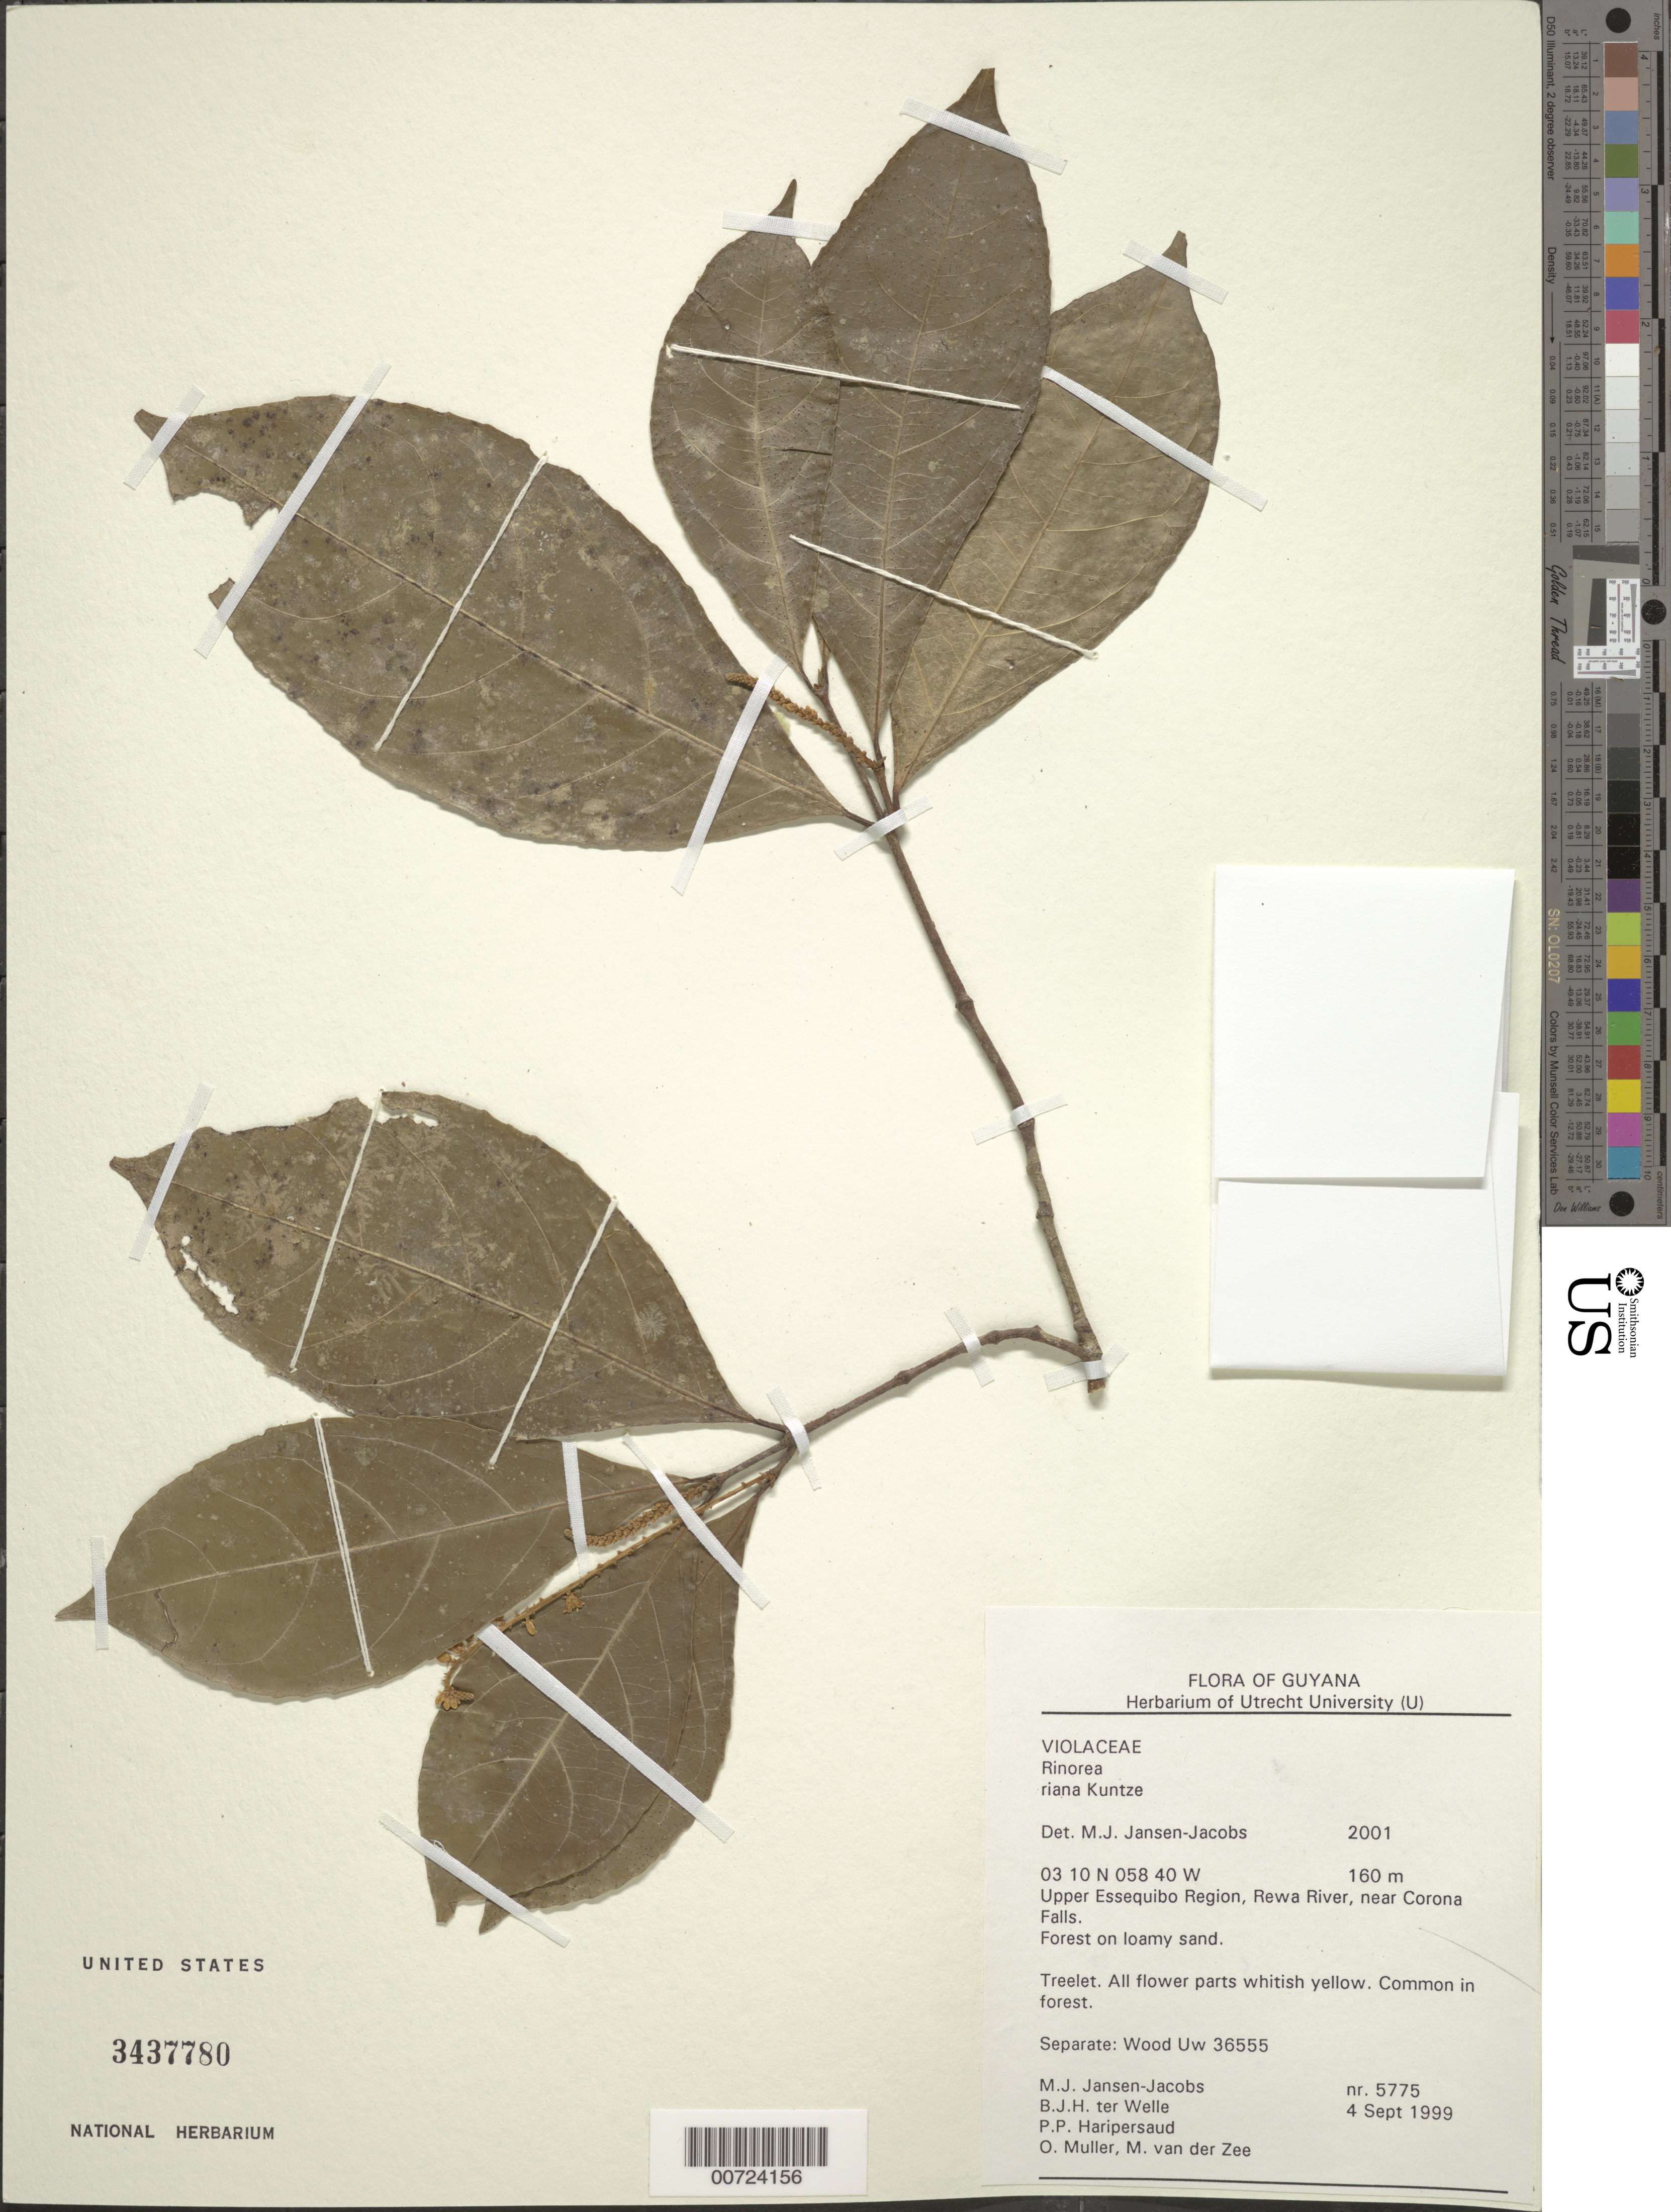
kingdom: Plantae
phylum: Tracheophyta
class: Magnoliopsida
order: Malpighiales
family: Violaceae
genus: Rinorea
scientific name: Rinorea macrocarpa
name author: (Mart. ex Eichler) Kuntze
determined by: Hoyos-Gomez, S. E.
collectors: M. J. Jansen-Jacobs, B. Welle, P. Haripersaud, O. Muller & M. van der Zee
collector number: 5775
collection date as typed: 4-Sep-99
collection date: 1999-09-04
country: Guyana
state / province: U. Takutu-U. Essequibo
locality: Rewa River, near Corona Falls, Upper Essequibo Region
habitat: Forest on loamy sand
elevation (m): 160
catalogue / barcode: US 3437780